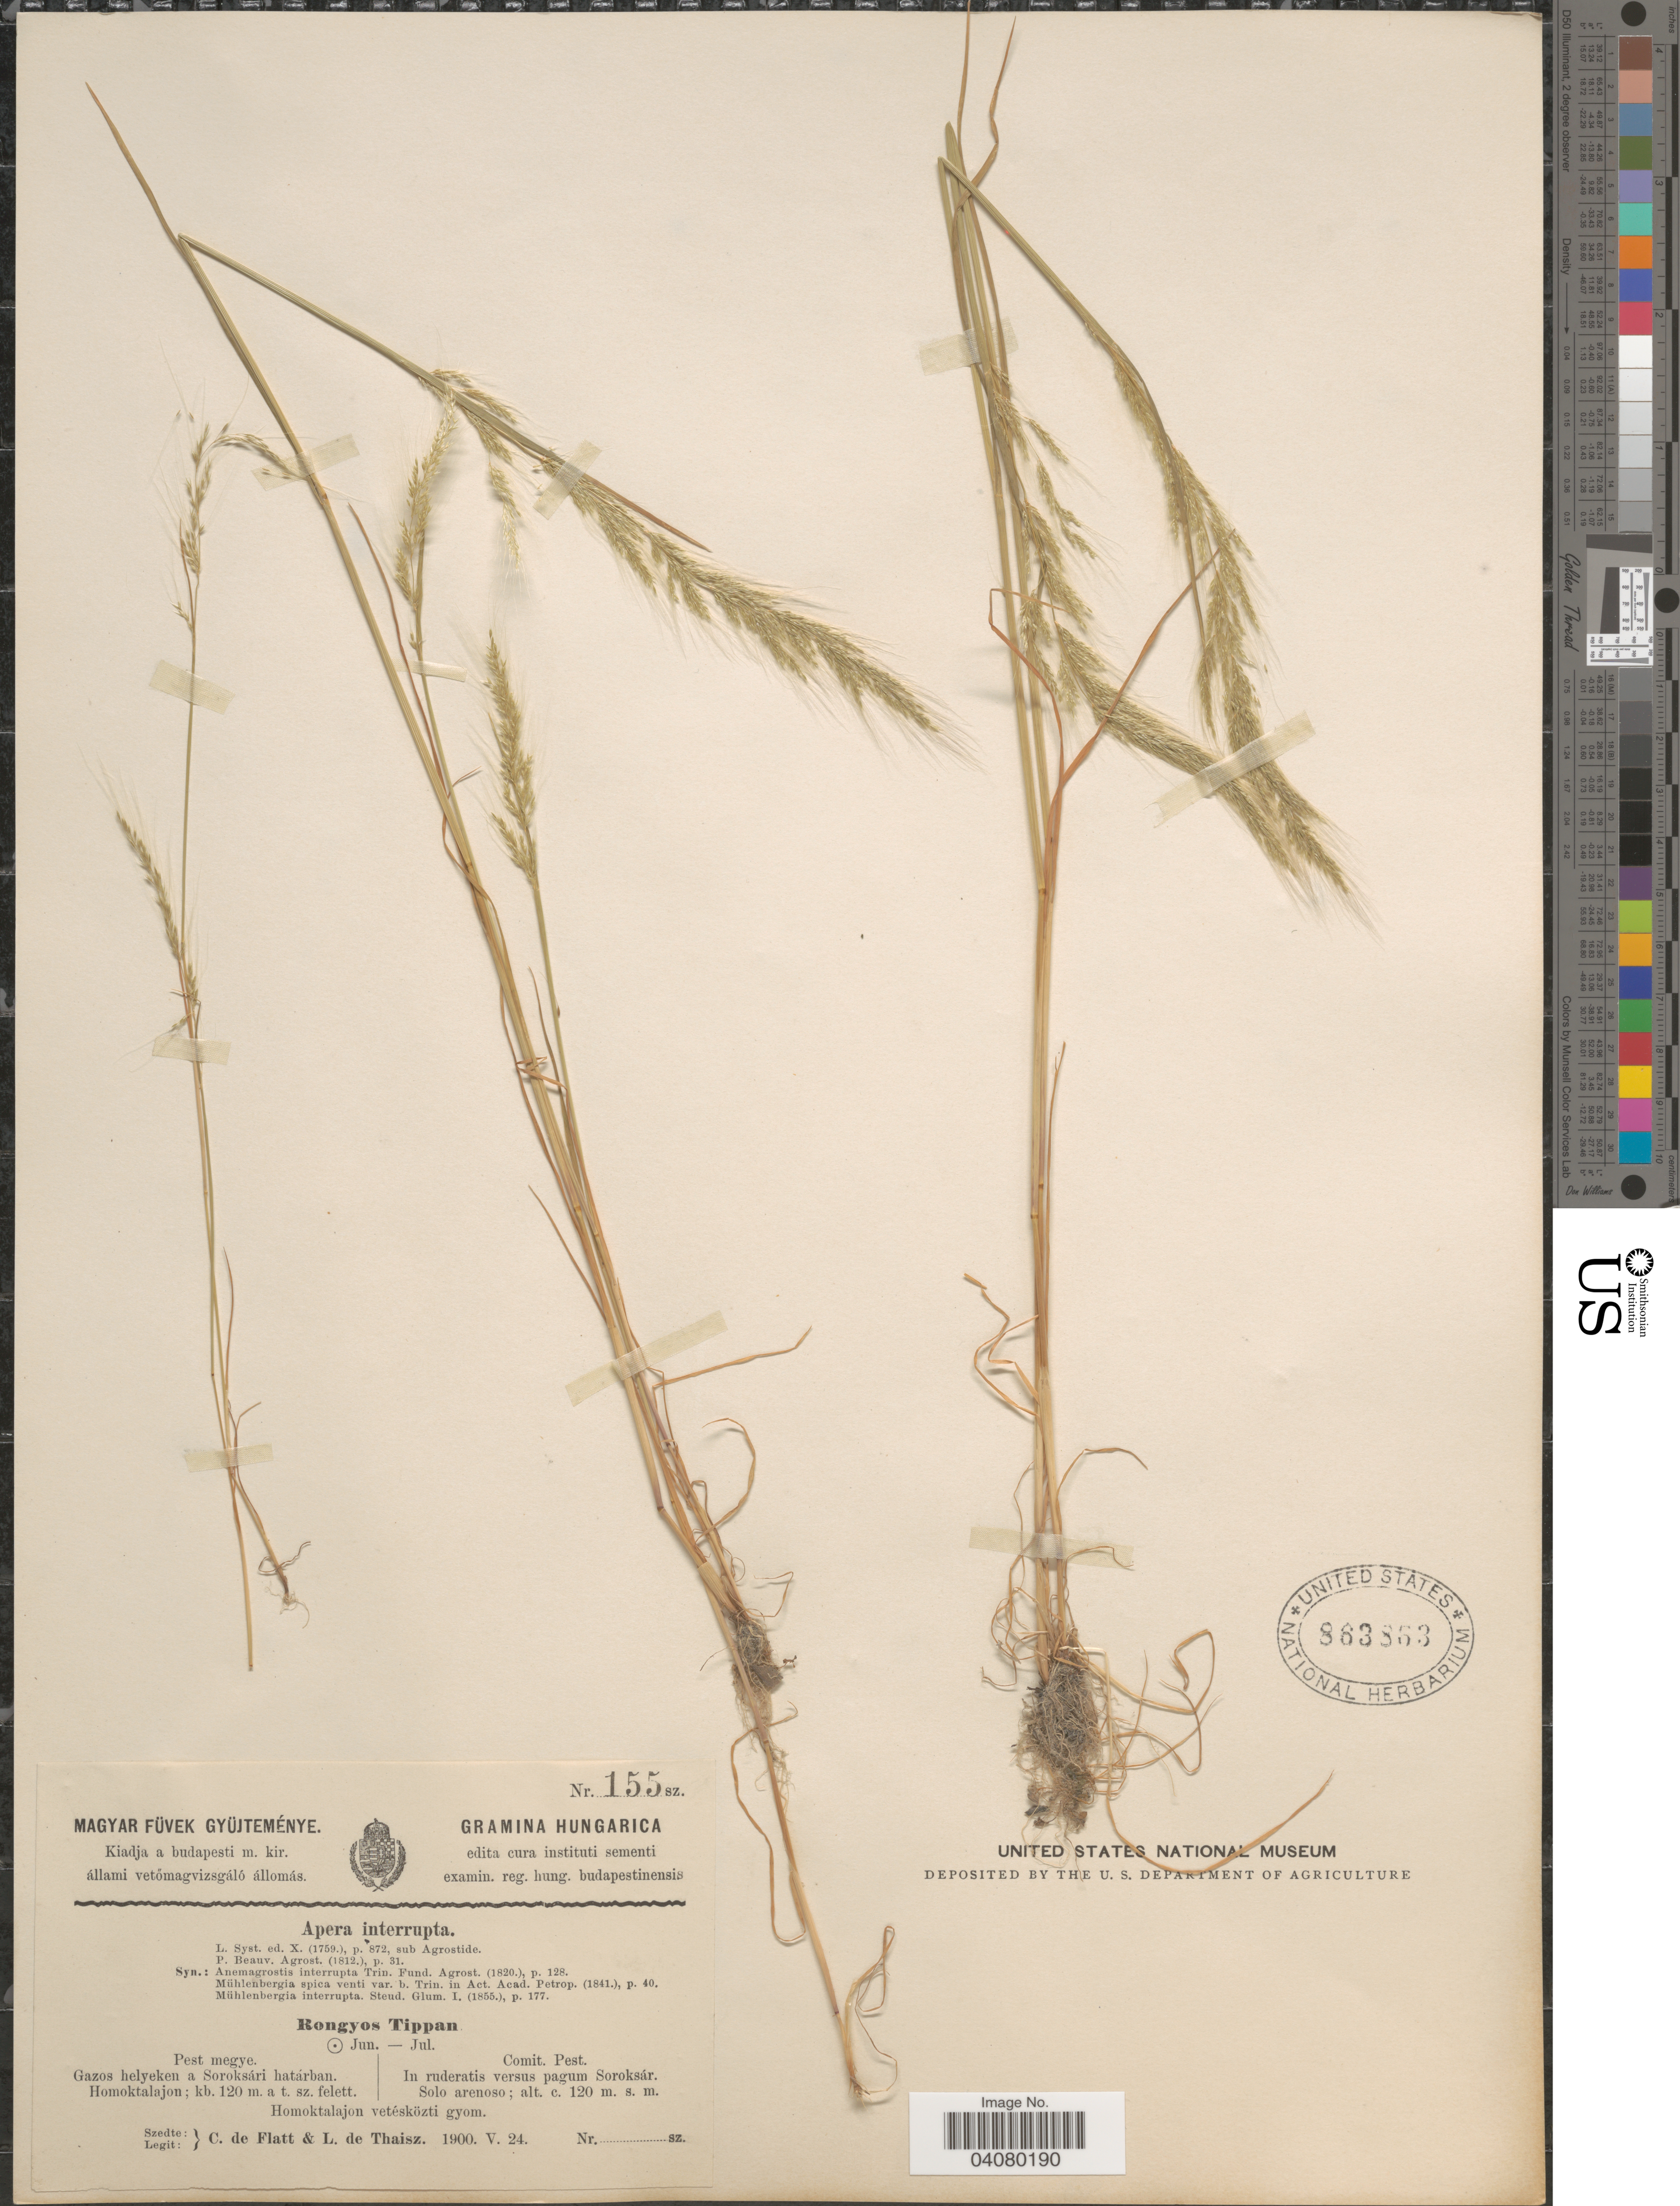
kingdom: Plantae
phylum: Tracheophyta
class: Liliopsida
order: Poales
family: Poaceae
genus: Apera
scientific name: Apera interrupta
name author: (L.) P. Beauv.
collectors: C. de Flatt & L. Thaisz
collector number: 155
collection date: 1900-05-24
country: Hungary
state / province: Pest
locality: Comit. Pest. In ruderatis versus pagum Soroksár. Solo arenoso.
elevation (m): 120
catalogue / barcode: US 863863